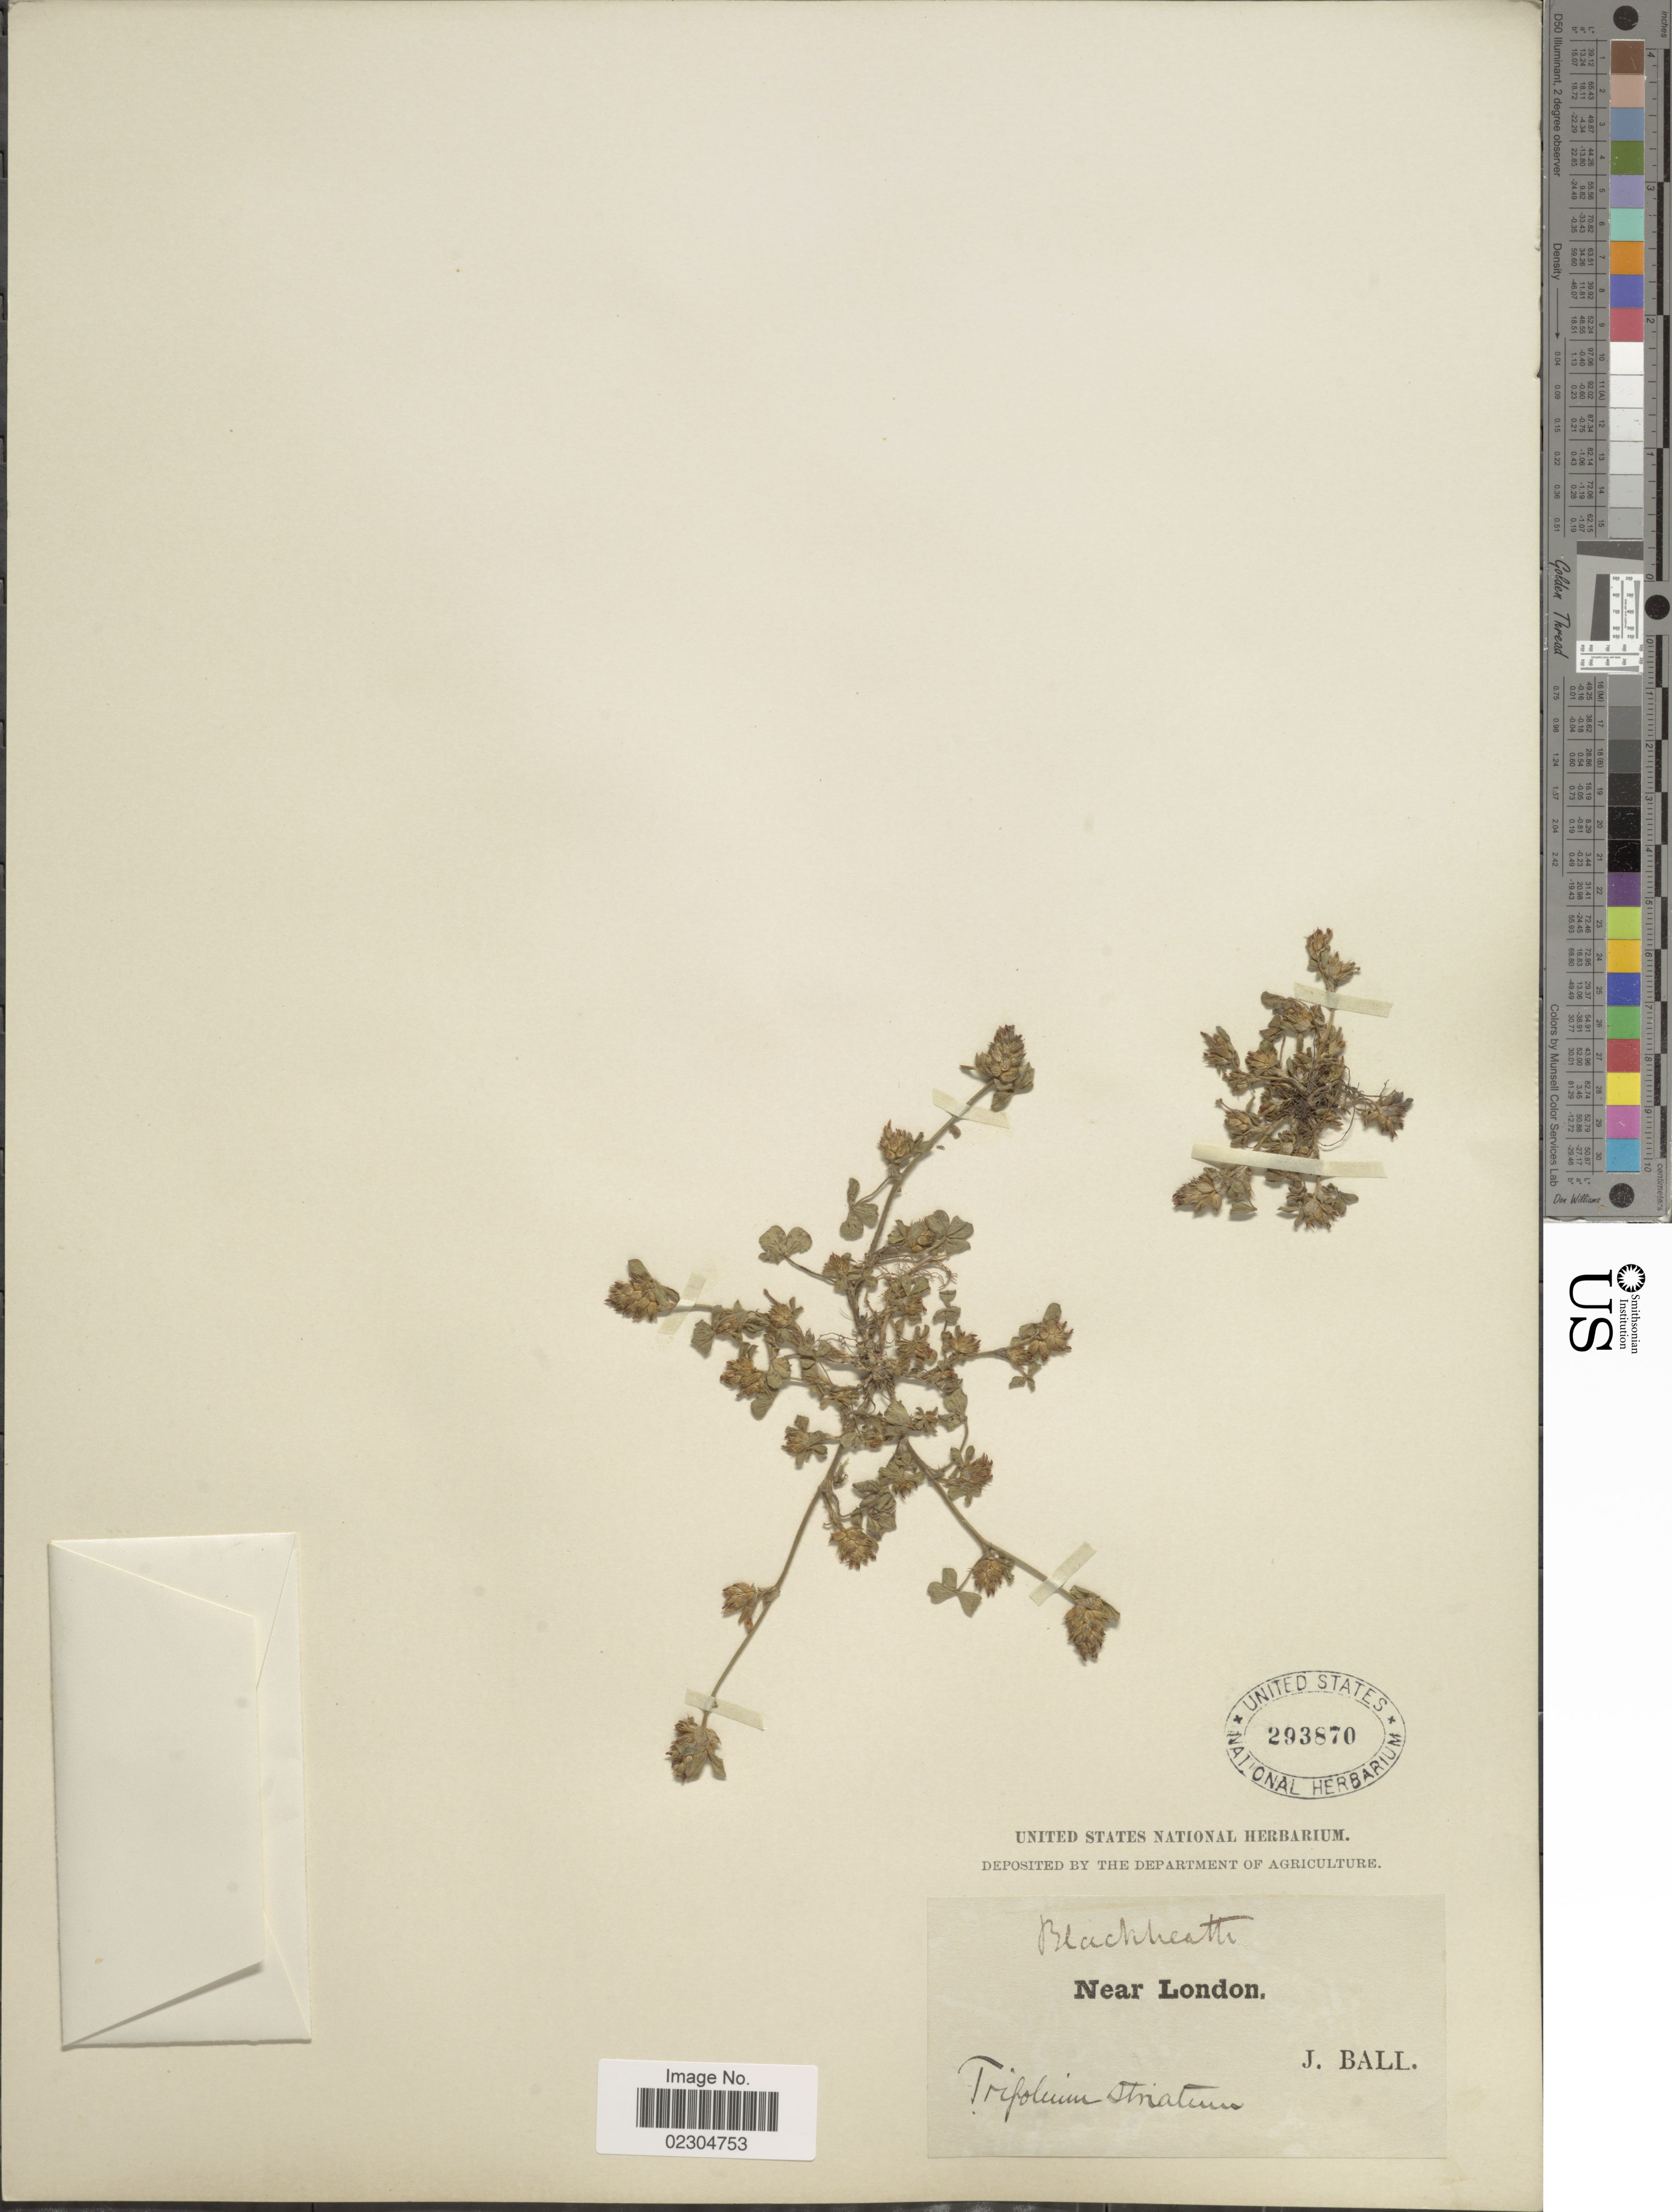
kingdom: Plantae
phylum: Tracheophyta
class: Magnoliopsida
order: Fabales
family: Fabaceae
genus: Trifolium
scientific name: Trifolium striatum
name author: L.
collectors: J. Ball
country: United Kingdom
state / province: England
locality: Near London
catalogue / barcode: US 293870